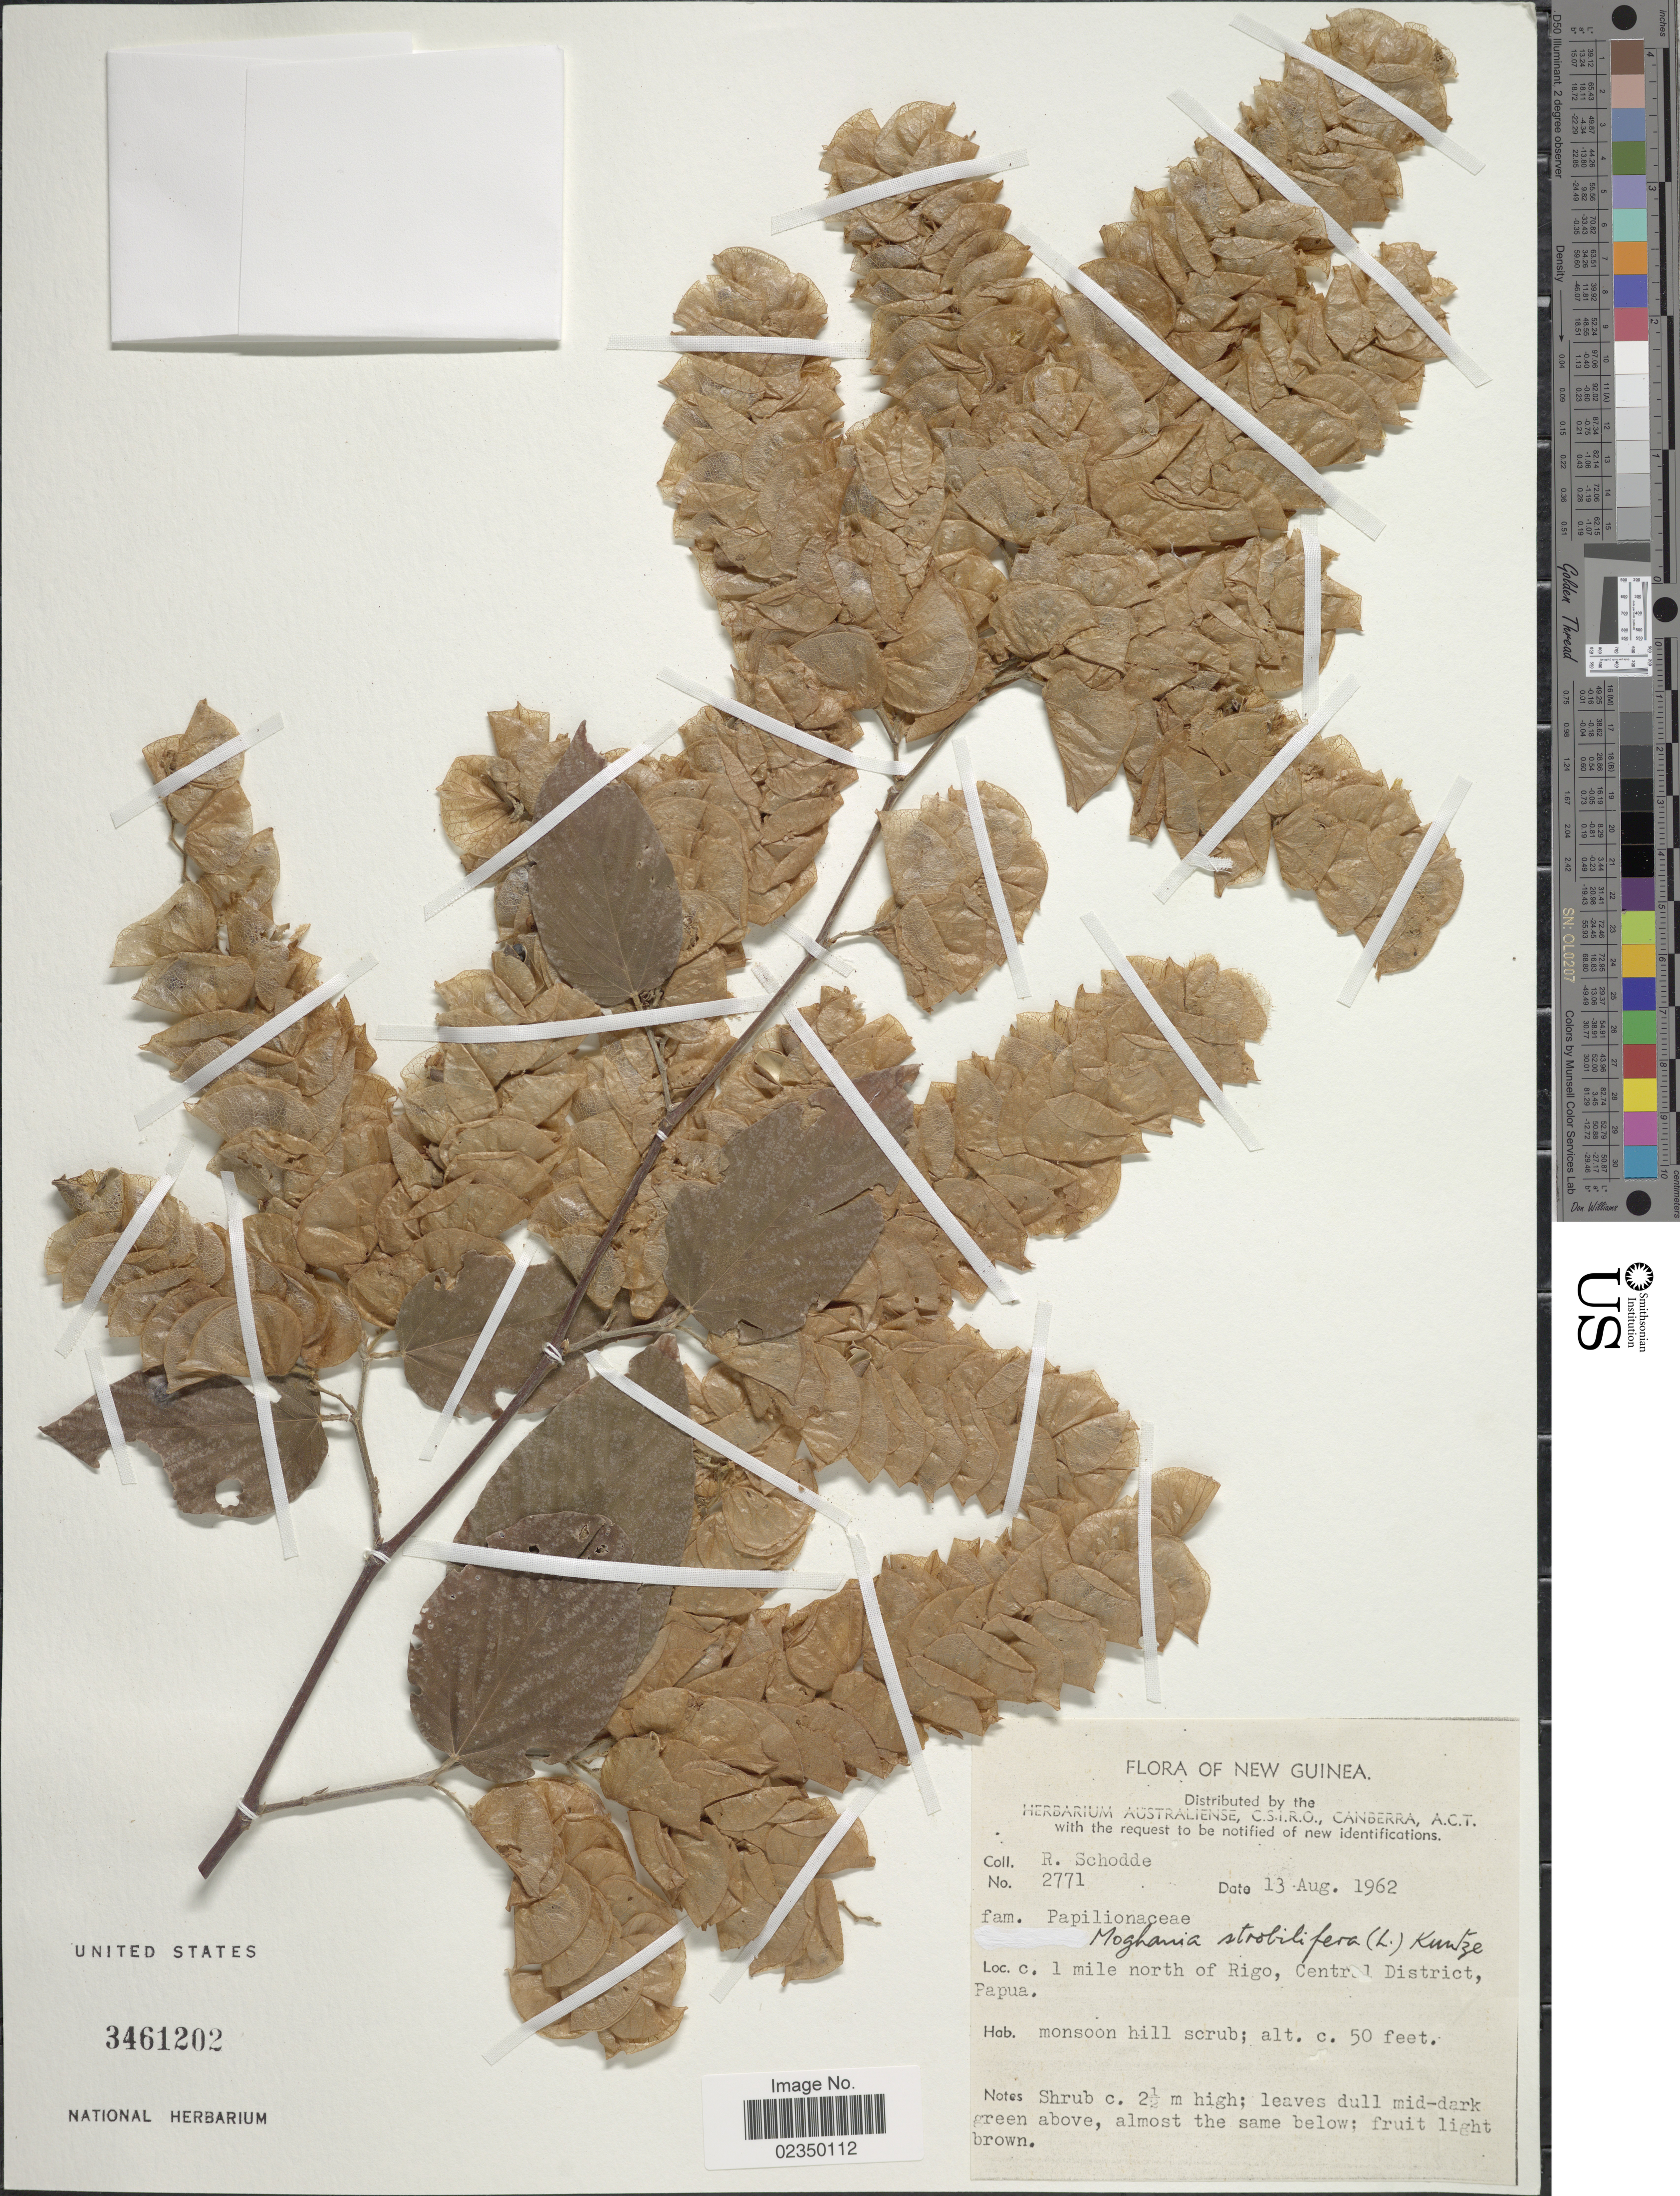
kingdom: Plantae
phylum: Tracheophyta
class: Magnoliopsida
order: Fabales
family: Fabaceae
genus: Flemingia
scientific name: Flemingia strobilifera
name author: (L.) W.T. Aiton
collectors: R. Schodde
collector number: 2771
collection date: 1962-08-13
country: Papua New Guinea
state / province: Central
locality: New Guinea. c. 1 mile north of Rigo, Central District, Papua.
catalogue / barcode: US 3461202